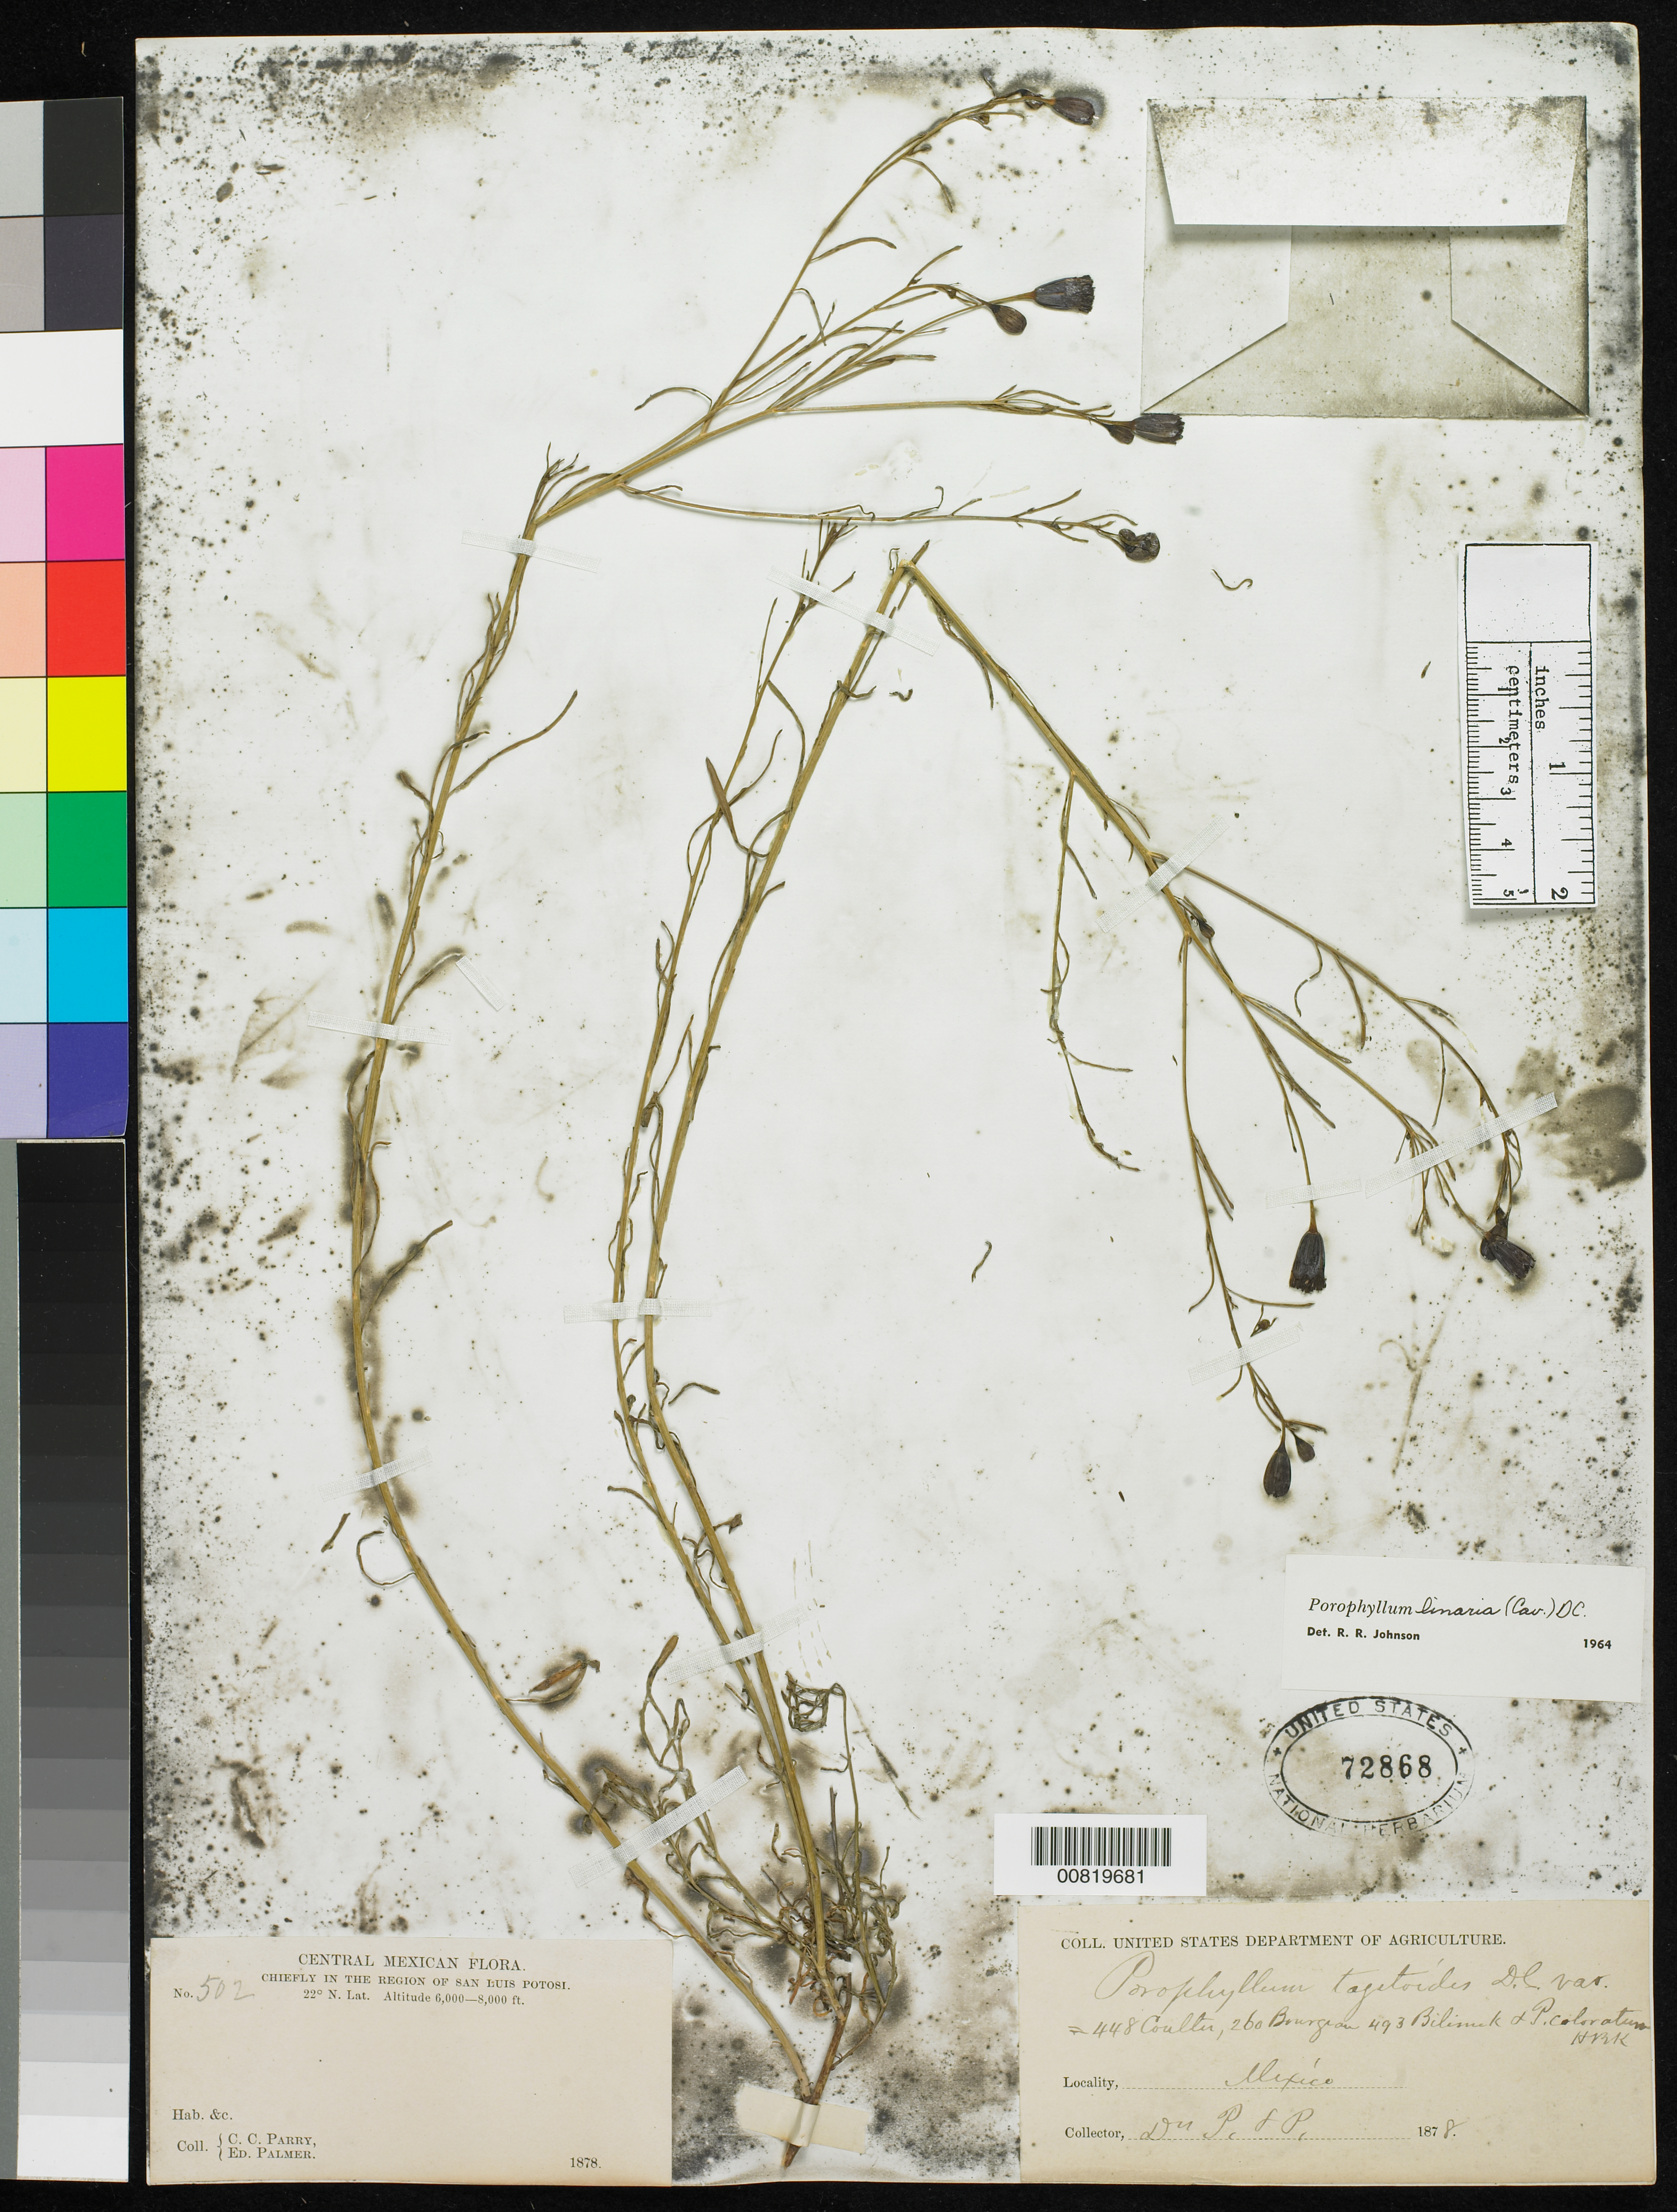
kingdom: Plantae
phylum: Tracheophyta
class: Magnoliopsida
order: Asterales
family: Asteraceae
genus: Porophyllum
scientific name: Porophyllum linaria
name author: (Cav.) DC.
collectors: C. C. Parry & E. Palmer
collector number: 502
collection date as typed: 1878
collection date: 1878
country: Mexico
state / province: San Luis Potosí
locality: Chiefly in the region of San Luis Potosí.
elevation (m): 1829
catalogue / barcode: US 72868